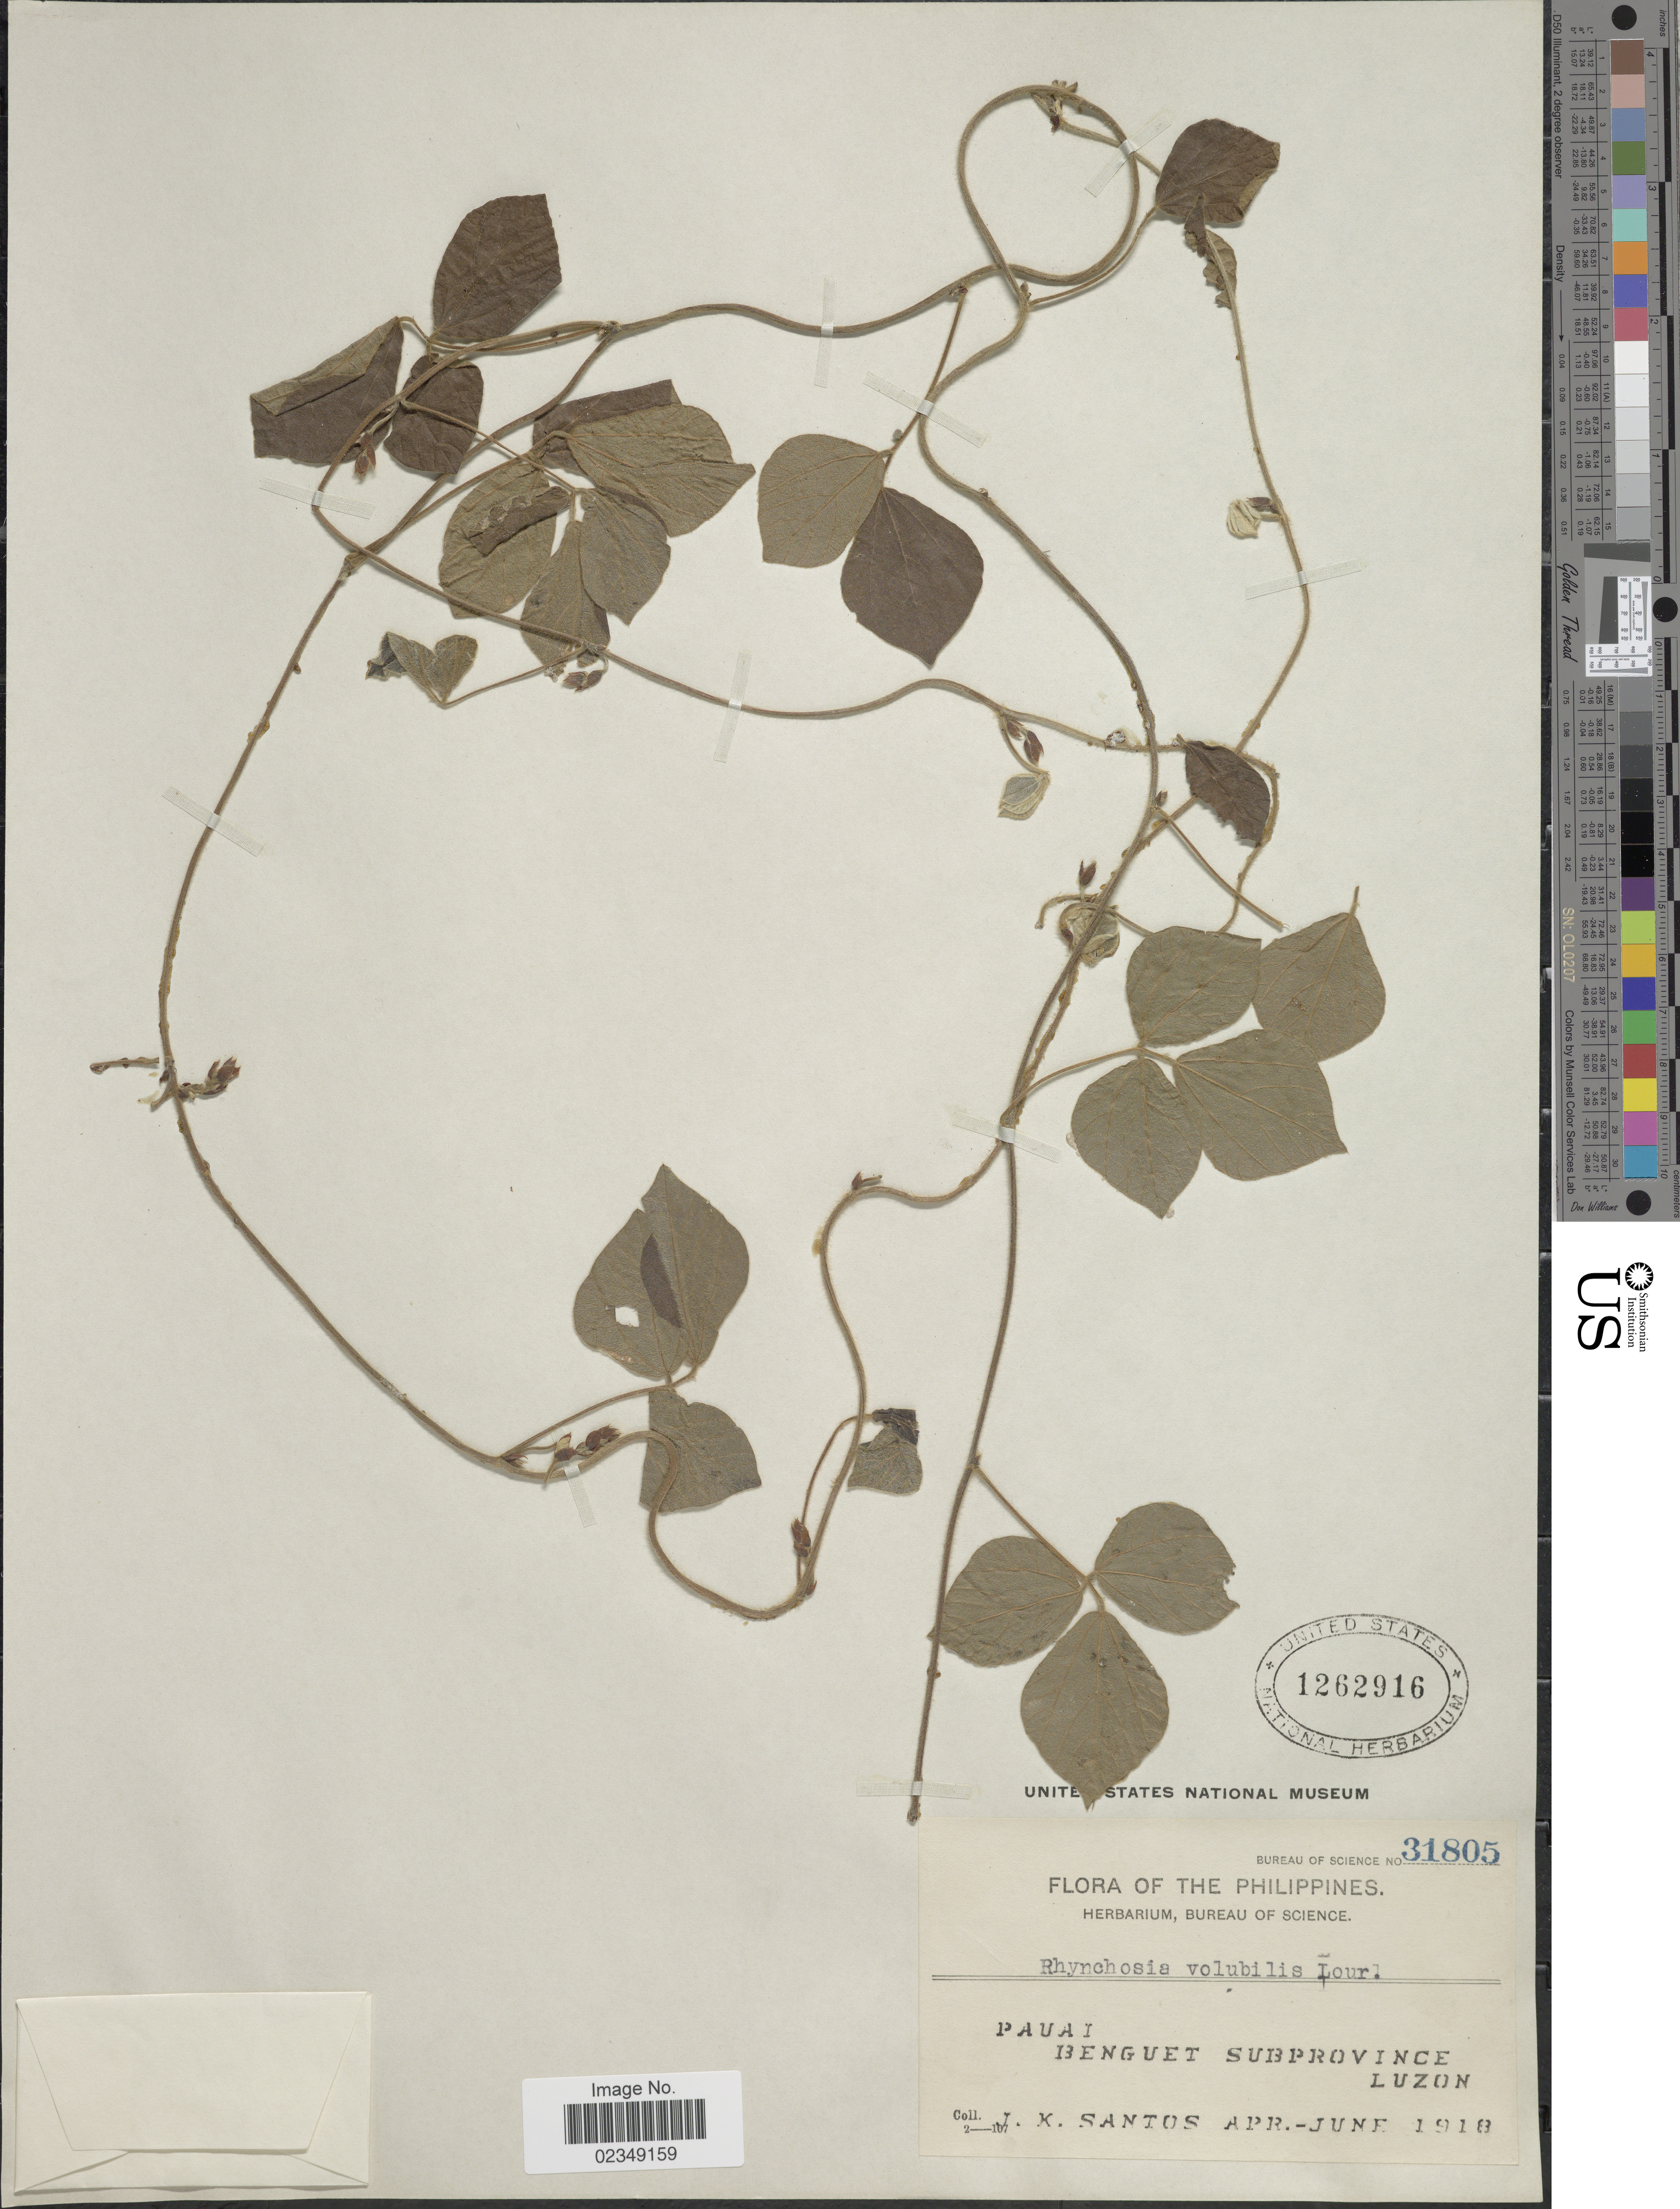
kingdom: Plantae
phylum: Tracheophyta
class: Magnoliopsida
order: Fabales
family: Fabaceae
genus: Rhynchosia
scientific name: Rhynchosia volubilis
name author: (Michx.) Wood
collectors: J. K. Santos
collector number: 31805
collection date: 1918-04/1918-06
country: Philippines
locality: Pauai, Benguet Subprovince, Luzon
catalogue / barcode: US 1262916